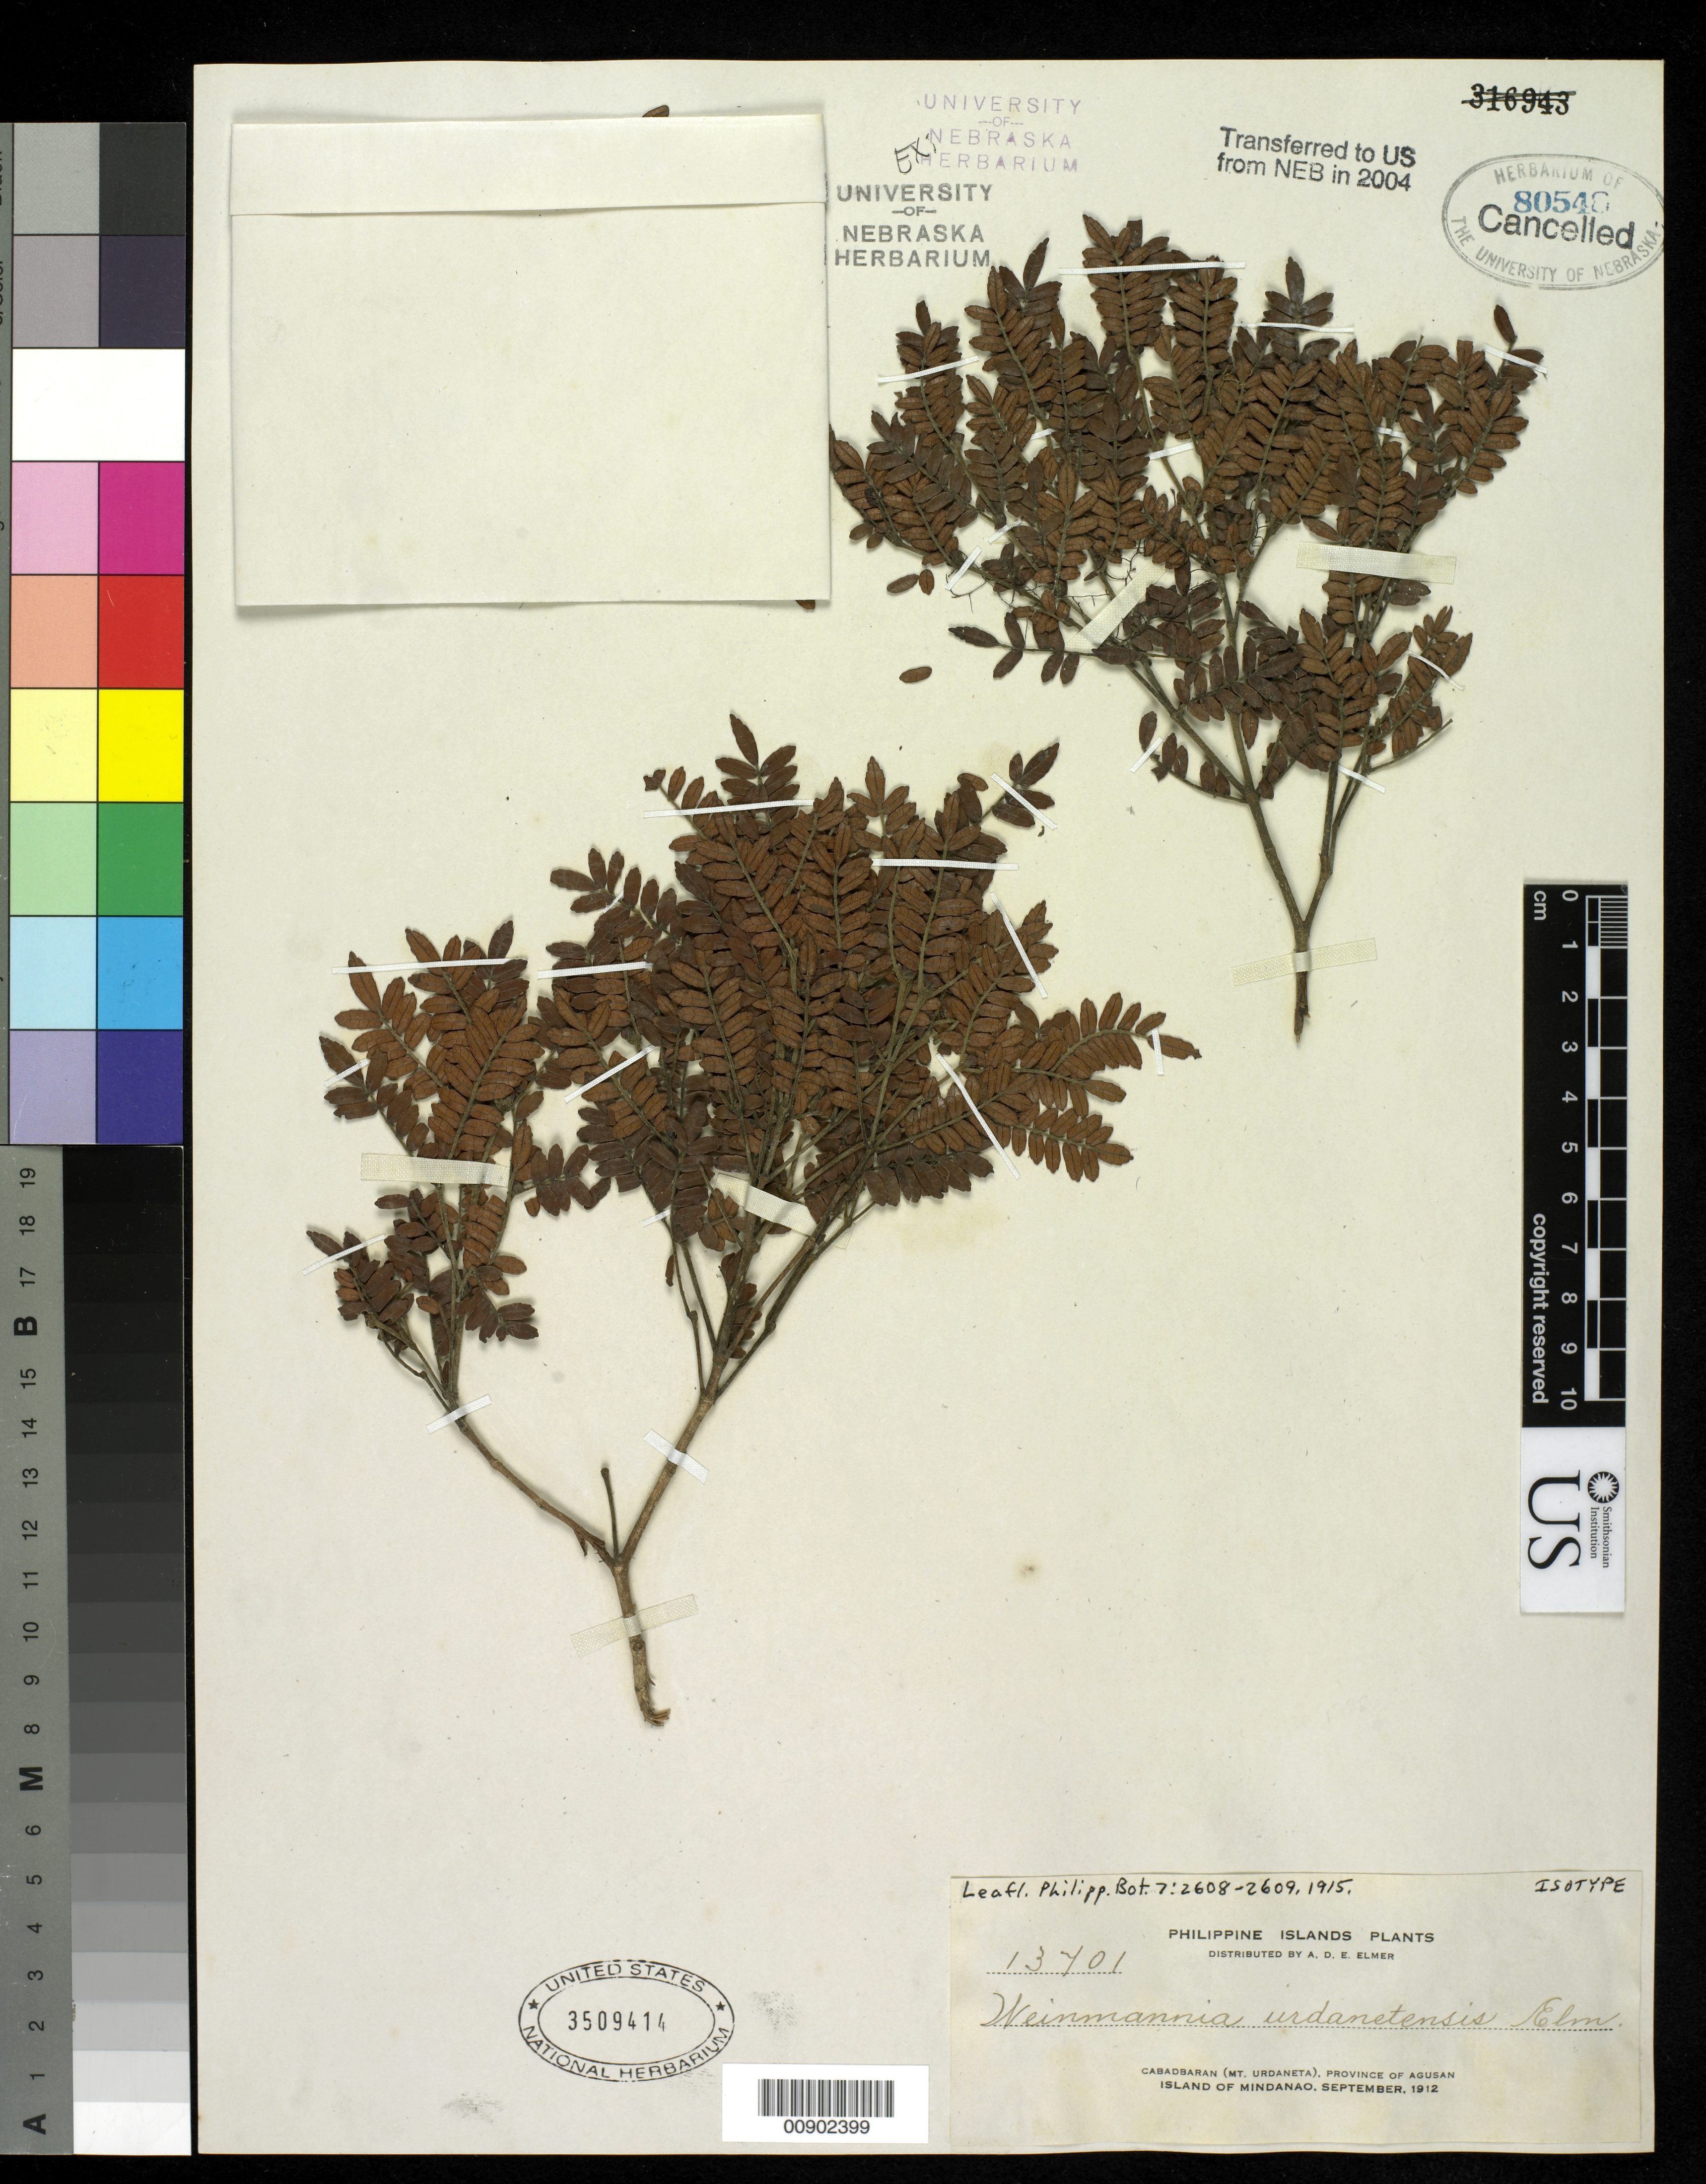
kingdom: Plantae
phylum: Tracheophyta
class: Magnoliopsida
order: Oxalidales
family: Cunoniaceae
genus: Weinmannia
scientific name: Weinmannia urdanetensis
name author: Elmer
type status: Isotype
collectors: A. D. E. Elmer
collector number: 13701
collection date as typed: Sep 1912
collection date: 1912-09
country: Philippines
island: Mindanao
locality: Cabadbaran (Mt. Urdaneta), Province of Agusan.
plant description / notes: Specimen ex Herbarium of the University of Nebraska. Transferred to US from NEB in 2004.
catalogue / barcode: US 3509414